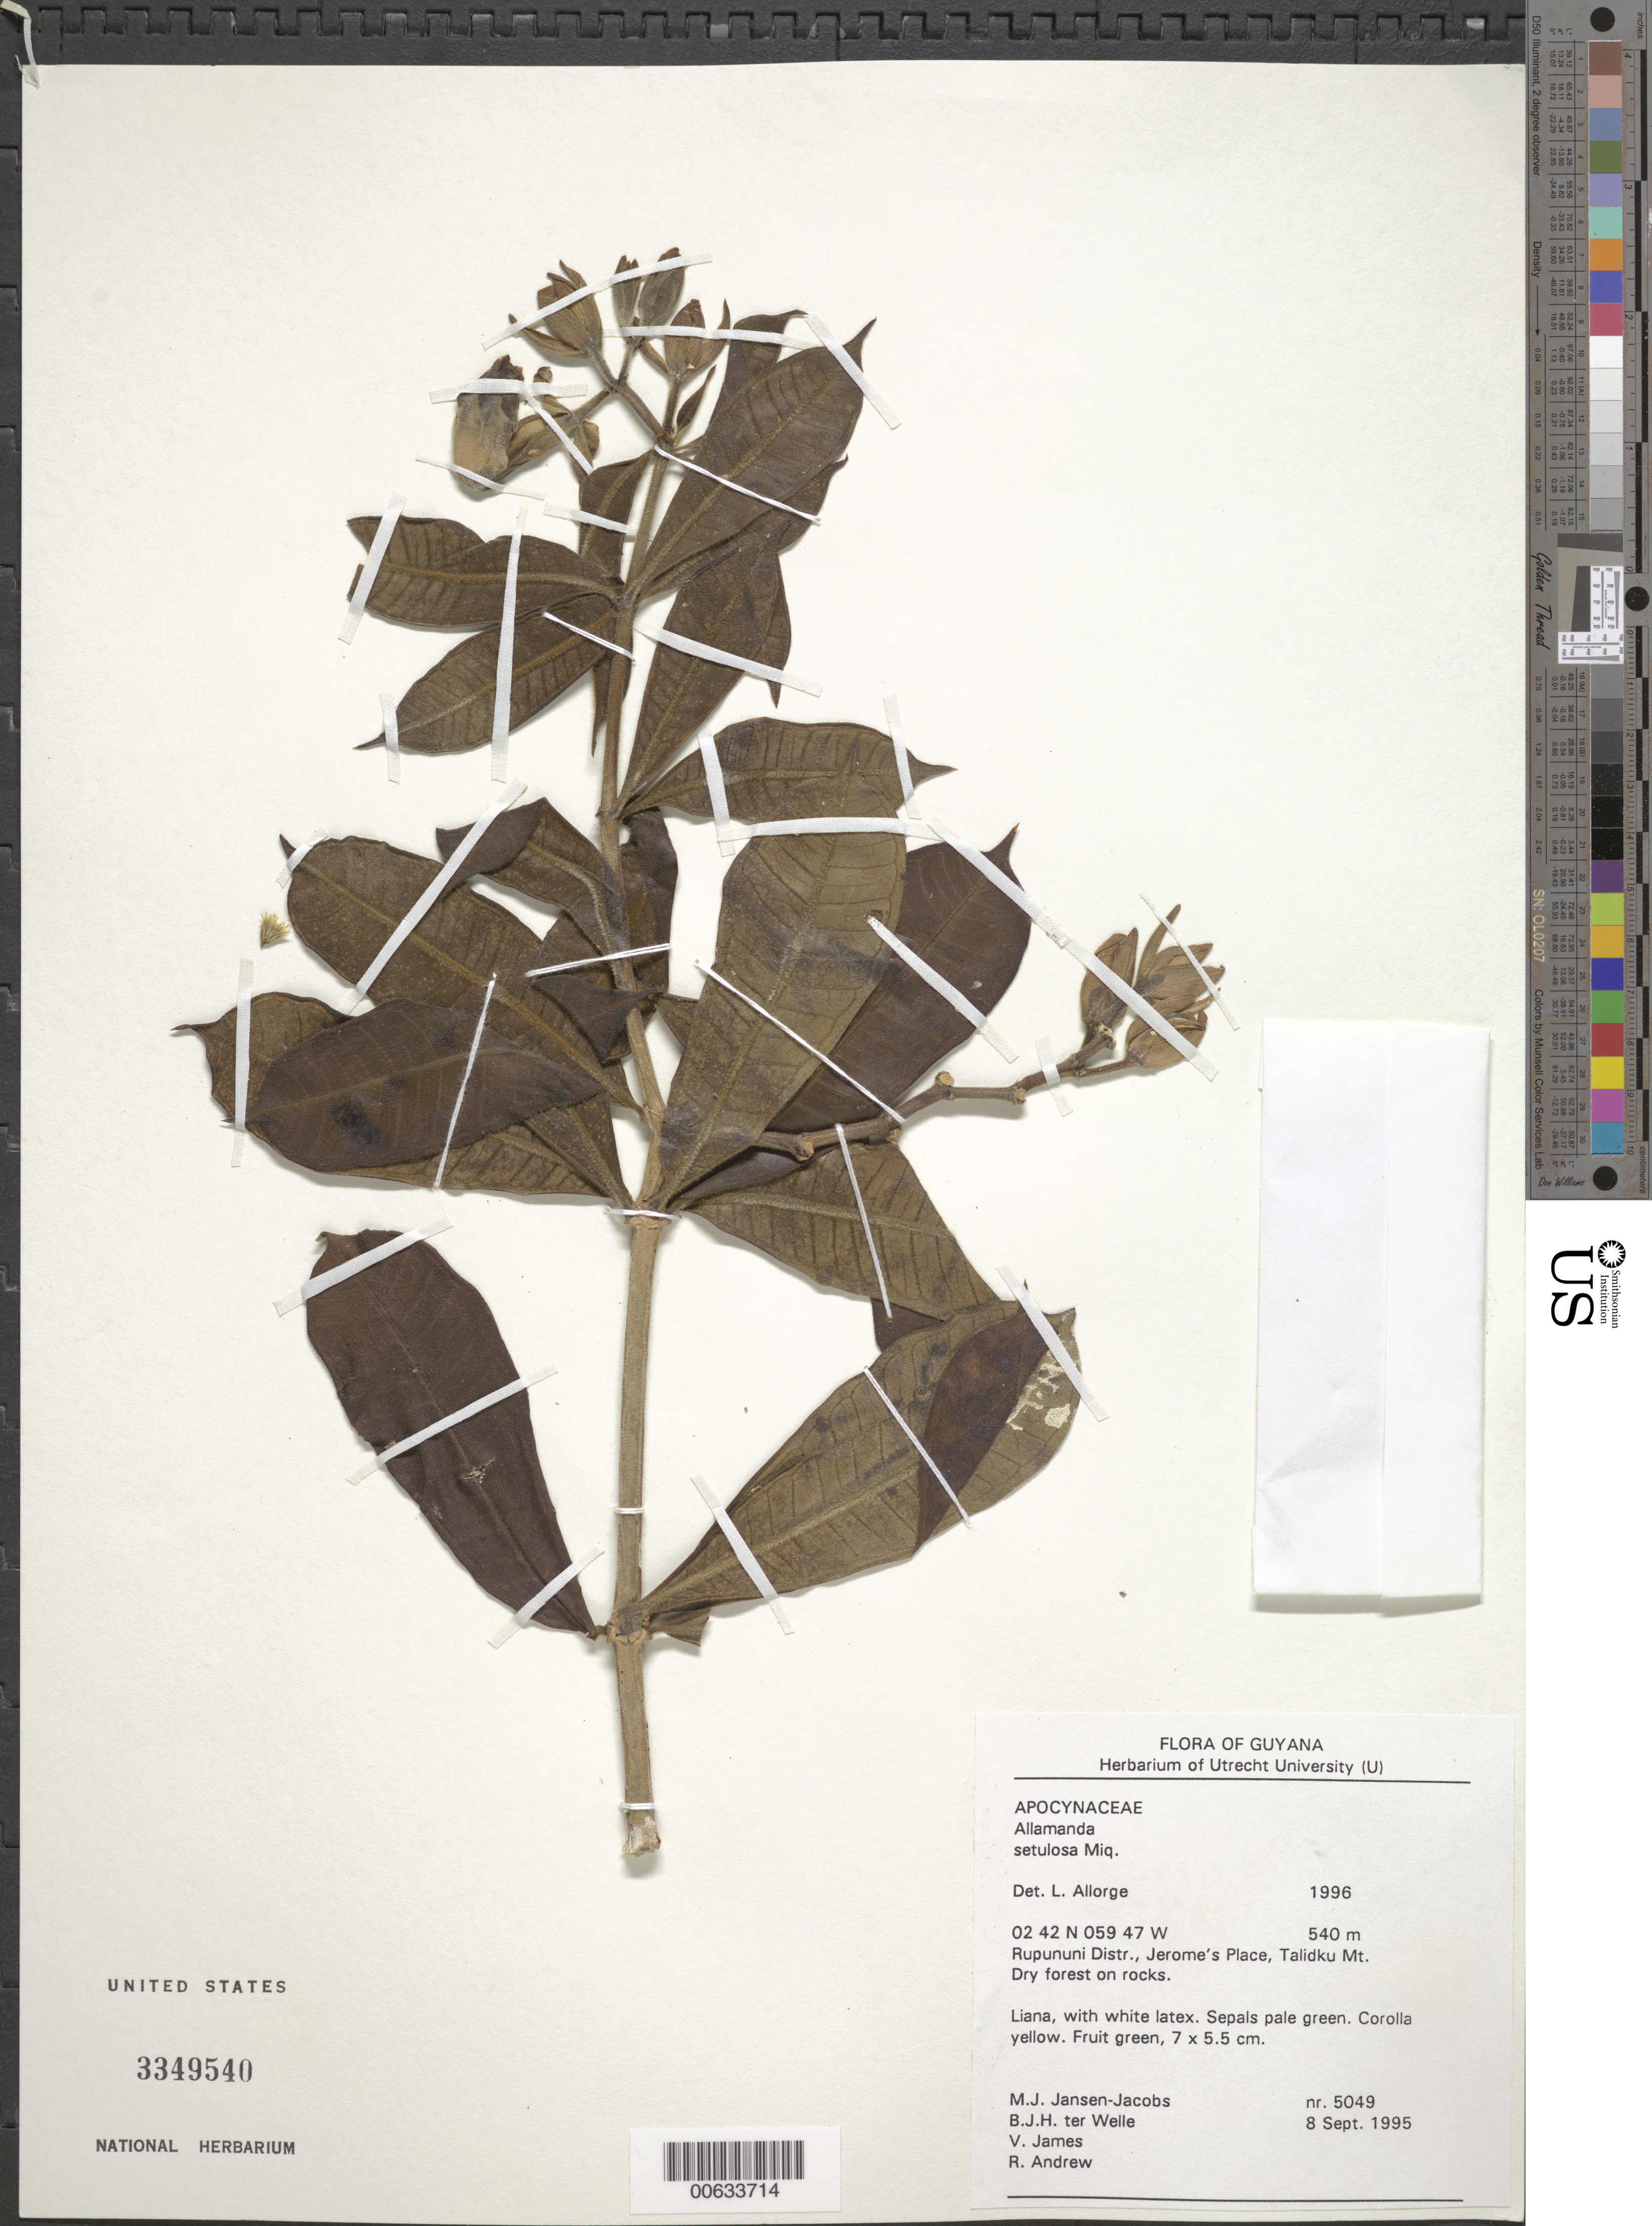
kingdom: Plantae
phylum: Tracheophyta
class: Magnoliopsida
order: Gentianales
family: Apocynaceae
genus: Allamanda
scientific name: Allamanda setulosa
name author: Miq.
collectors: M. J. Jansen-Jacobs, B. Welle, V. James & R. Andrew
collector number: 5049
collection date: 1995-09-08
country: Guyana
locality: Rupunini Distr., Jerome's Place, Talidku Mt.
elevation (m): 540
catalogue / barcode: US 3349540